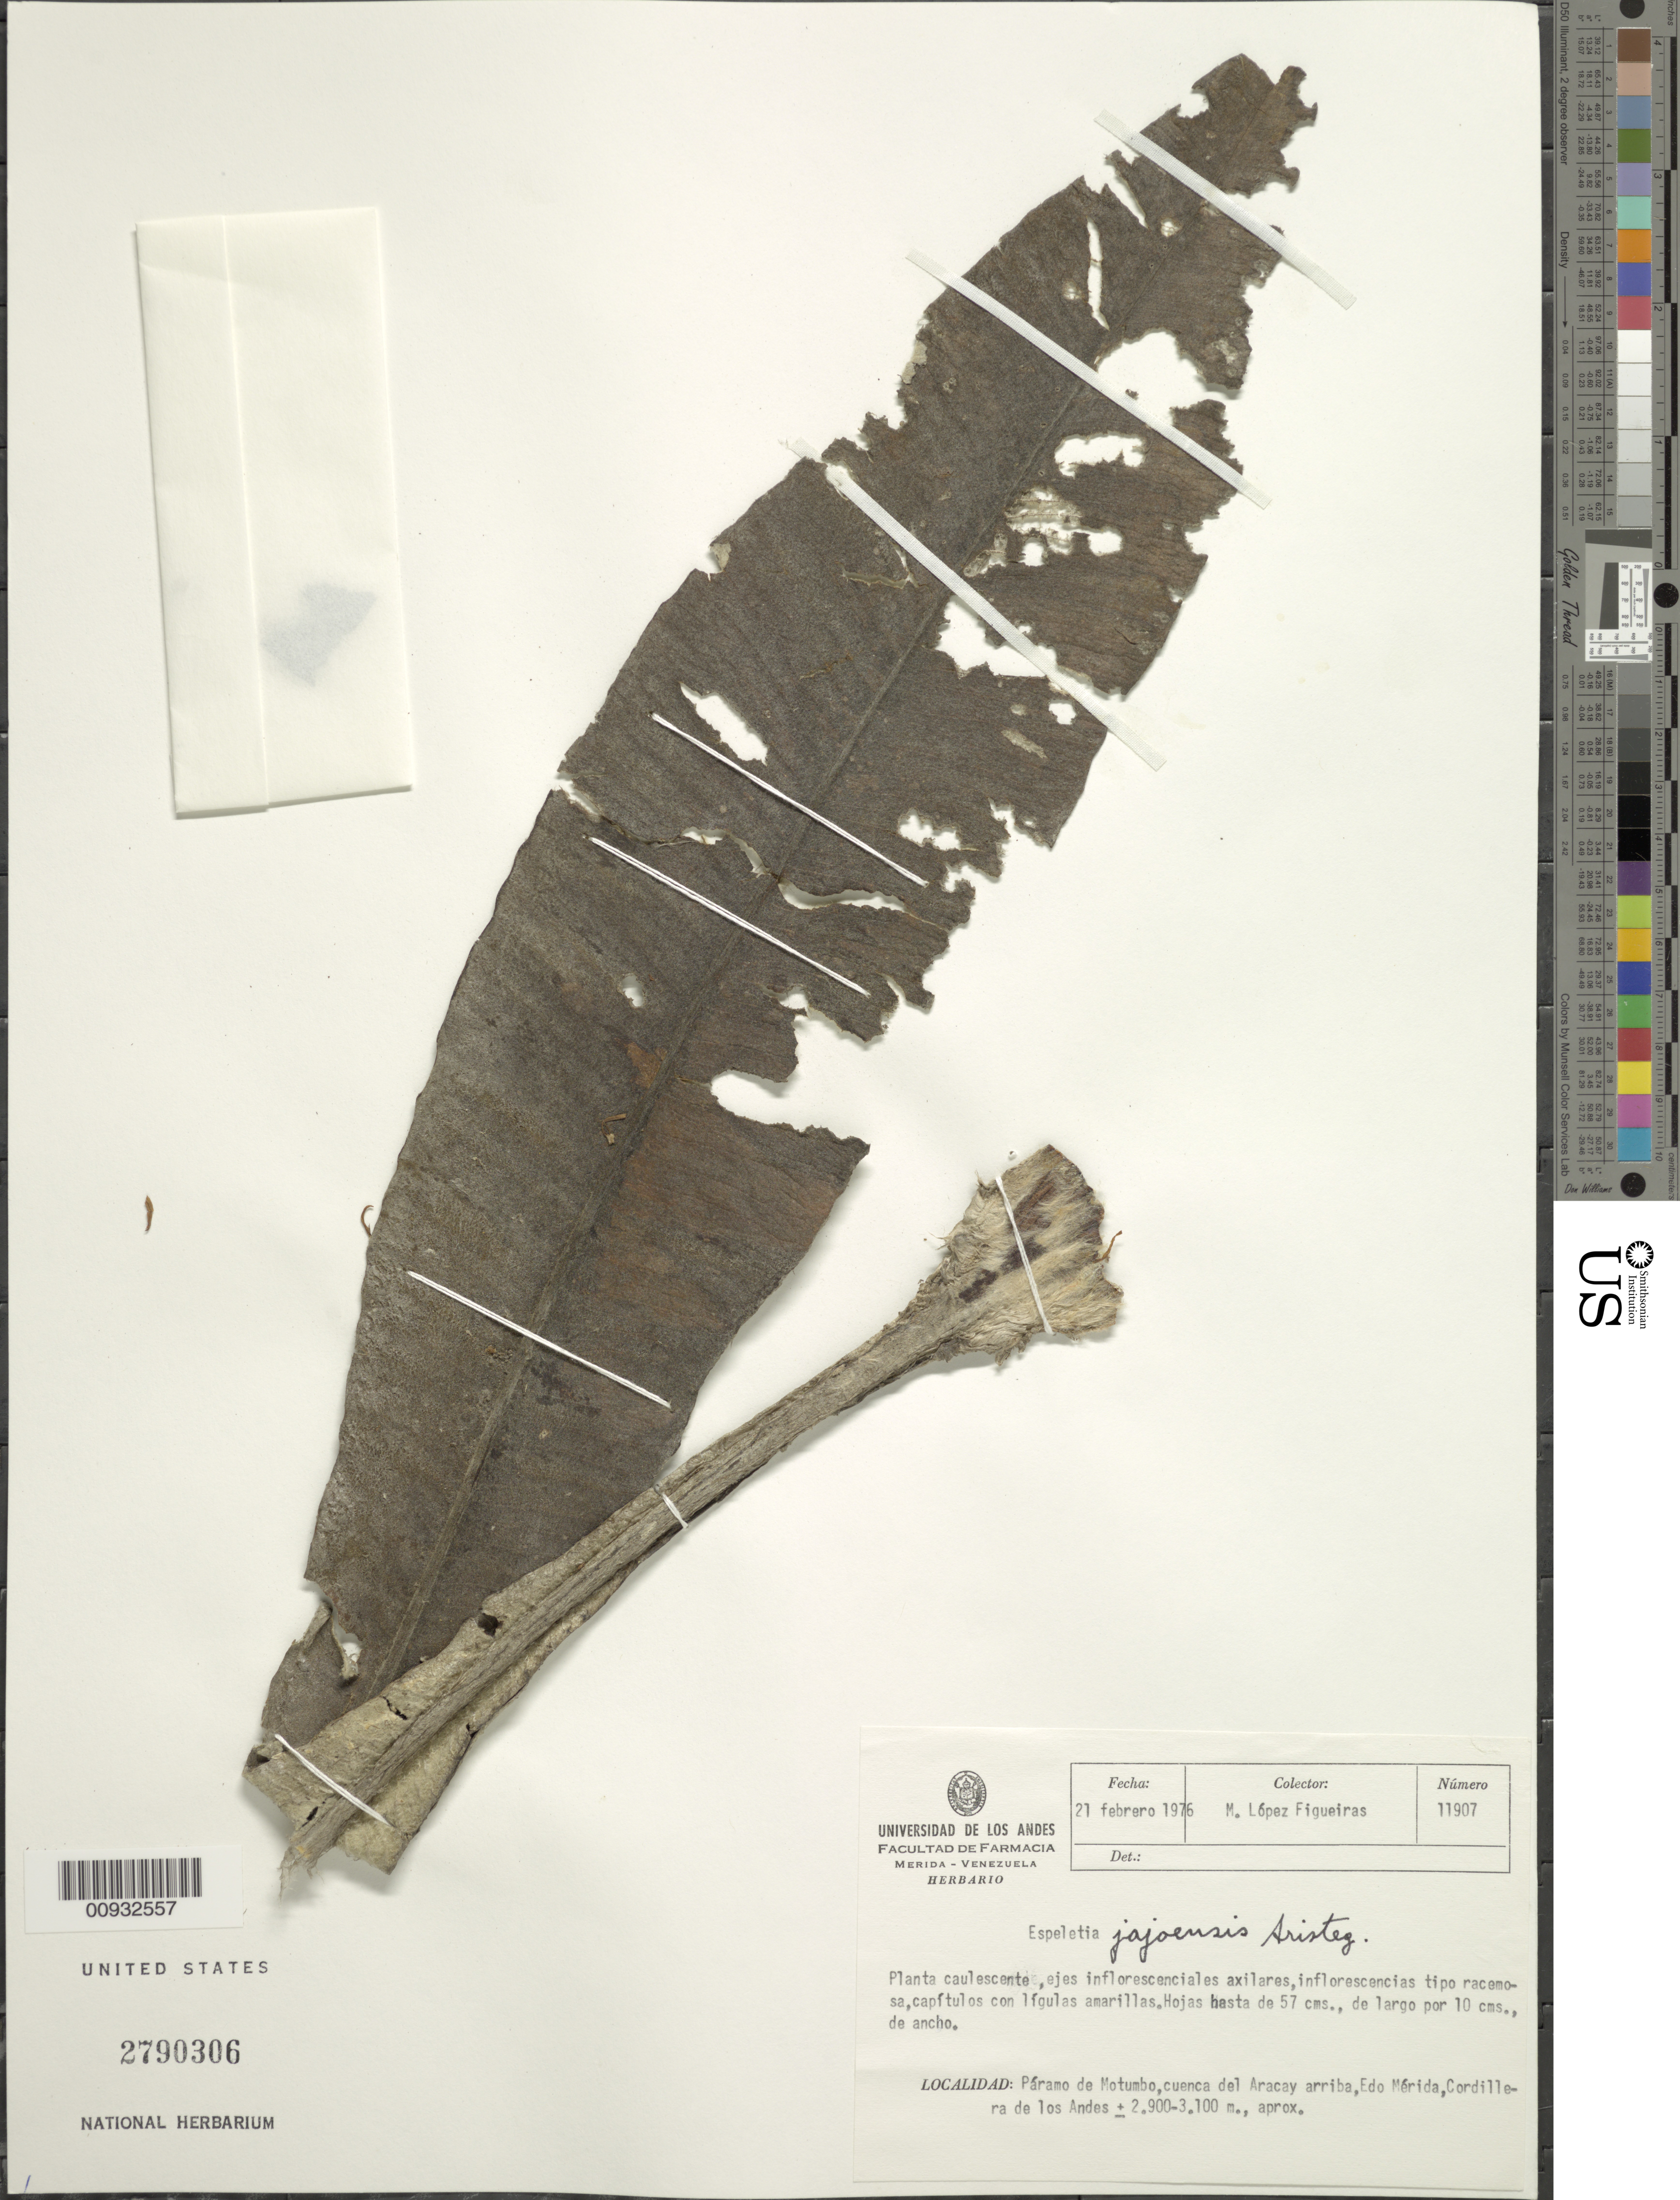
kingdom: Plantae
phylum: Tracheophyta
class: Magnoliopsida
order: Asterales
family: Asteraceae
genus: Espeletia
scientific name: Espeletia jajoensis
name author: Aristeg.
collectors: M. López Figueiras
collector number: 11907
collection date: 1976-02-21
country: Venezuela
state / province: Mérida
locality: Paramo de Motumbo, cuenca del Aracay arriba, cordillera de los Andes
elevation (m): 2900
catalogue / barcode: US 2790306